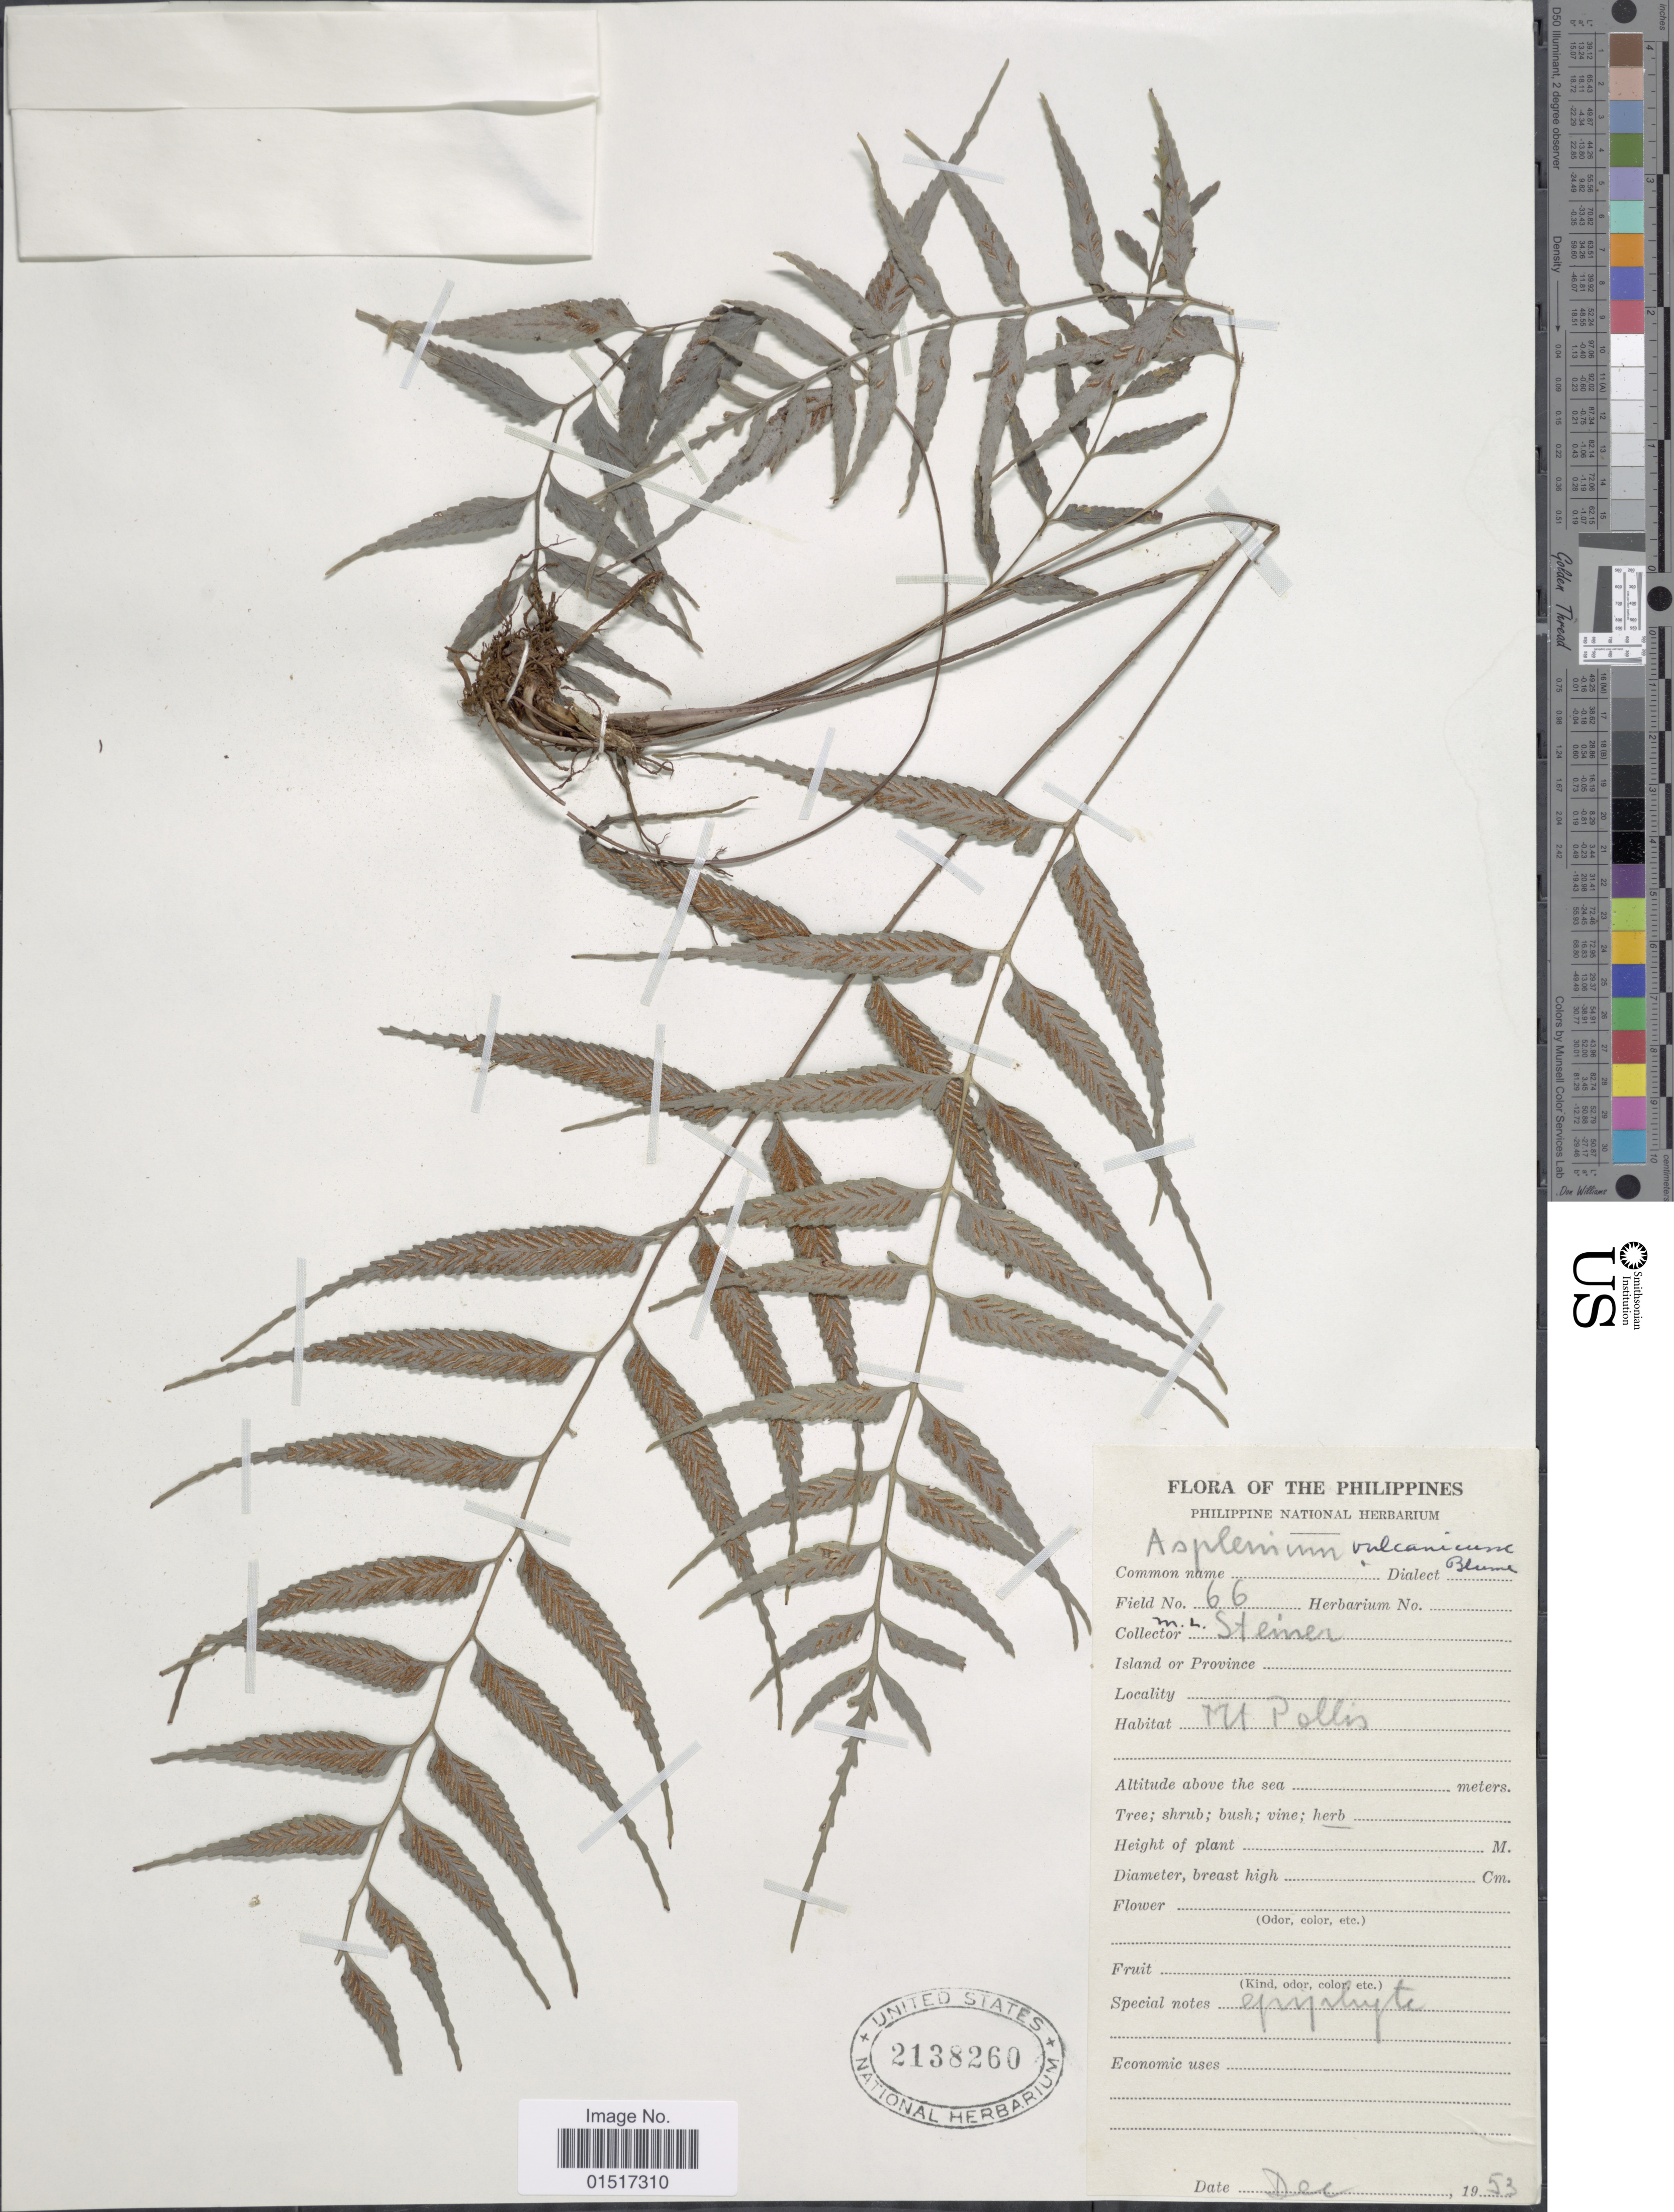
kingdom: Plantae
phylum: Tracheophyta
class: Polypodiopsida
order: Polypodiales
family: Aspleniaceae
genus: Asplenium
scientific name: Asplenium vulcanicum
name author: Blume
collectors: M. Steiner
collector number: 66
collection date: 1953-12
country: Philippines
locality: Mt. Pollis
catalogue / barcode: US 2138260